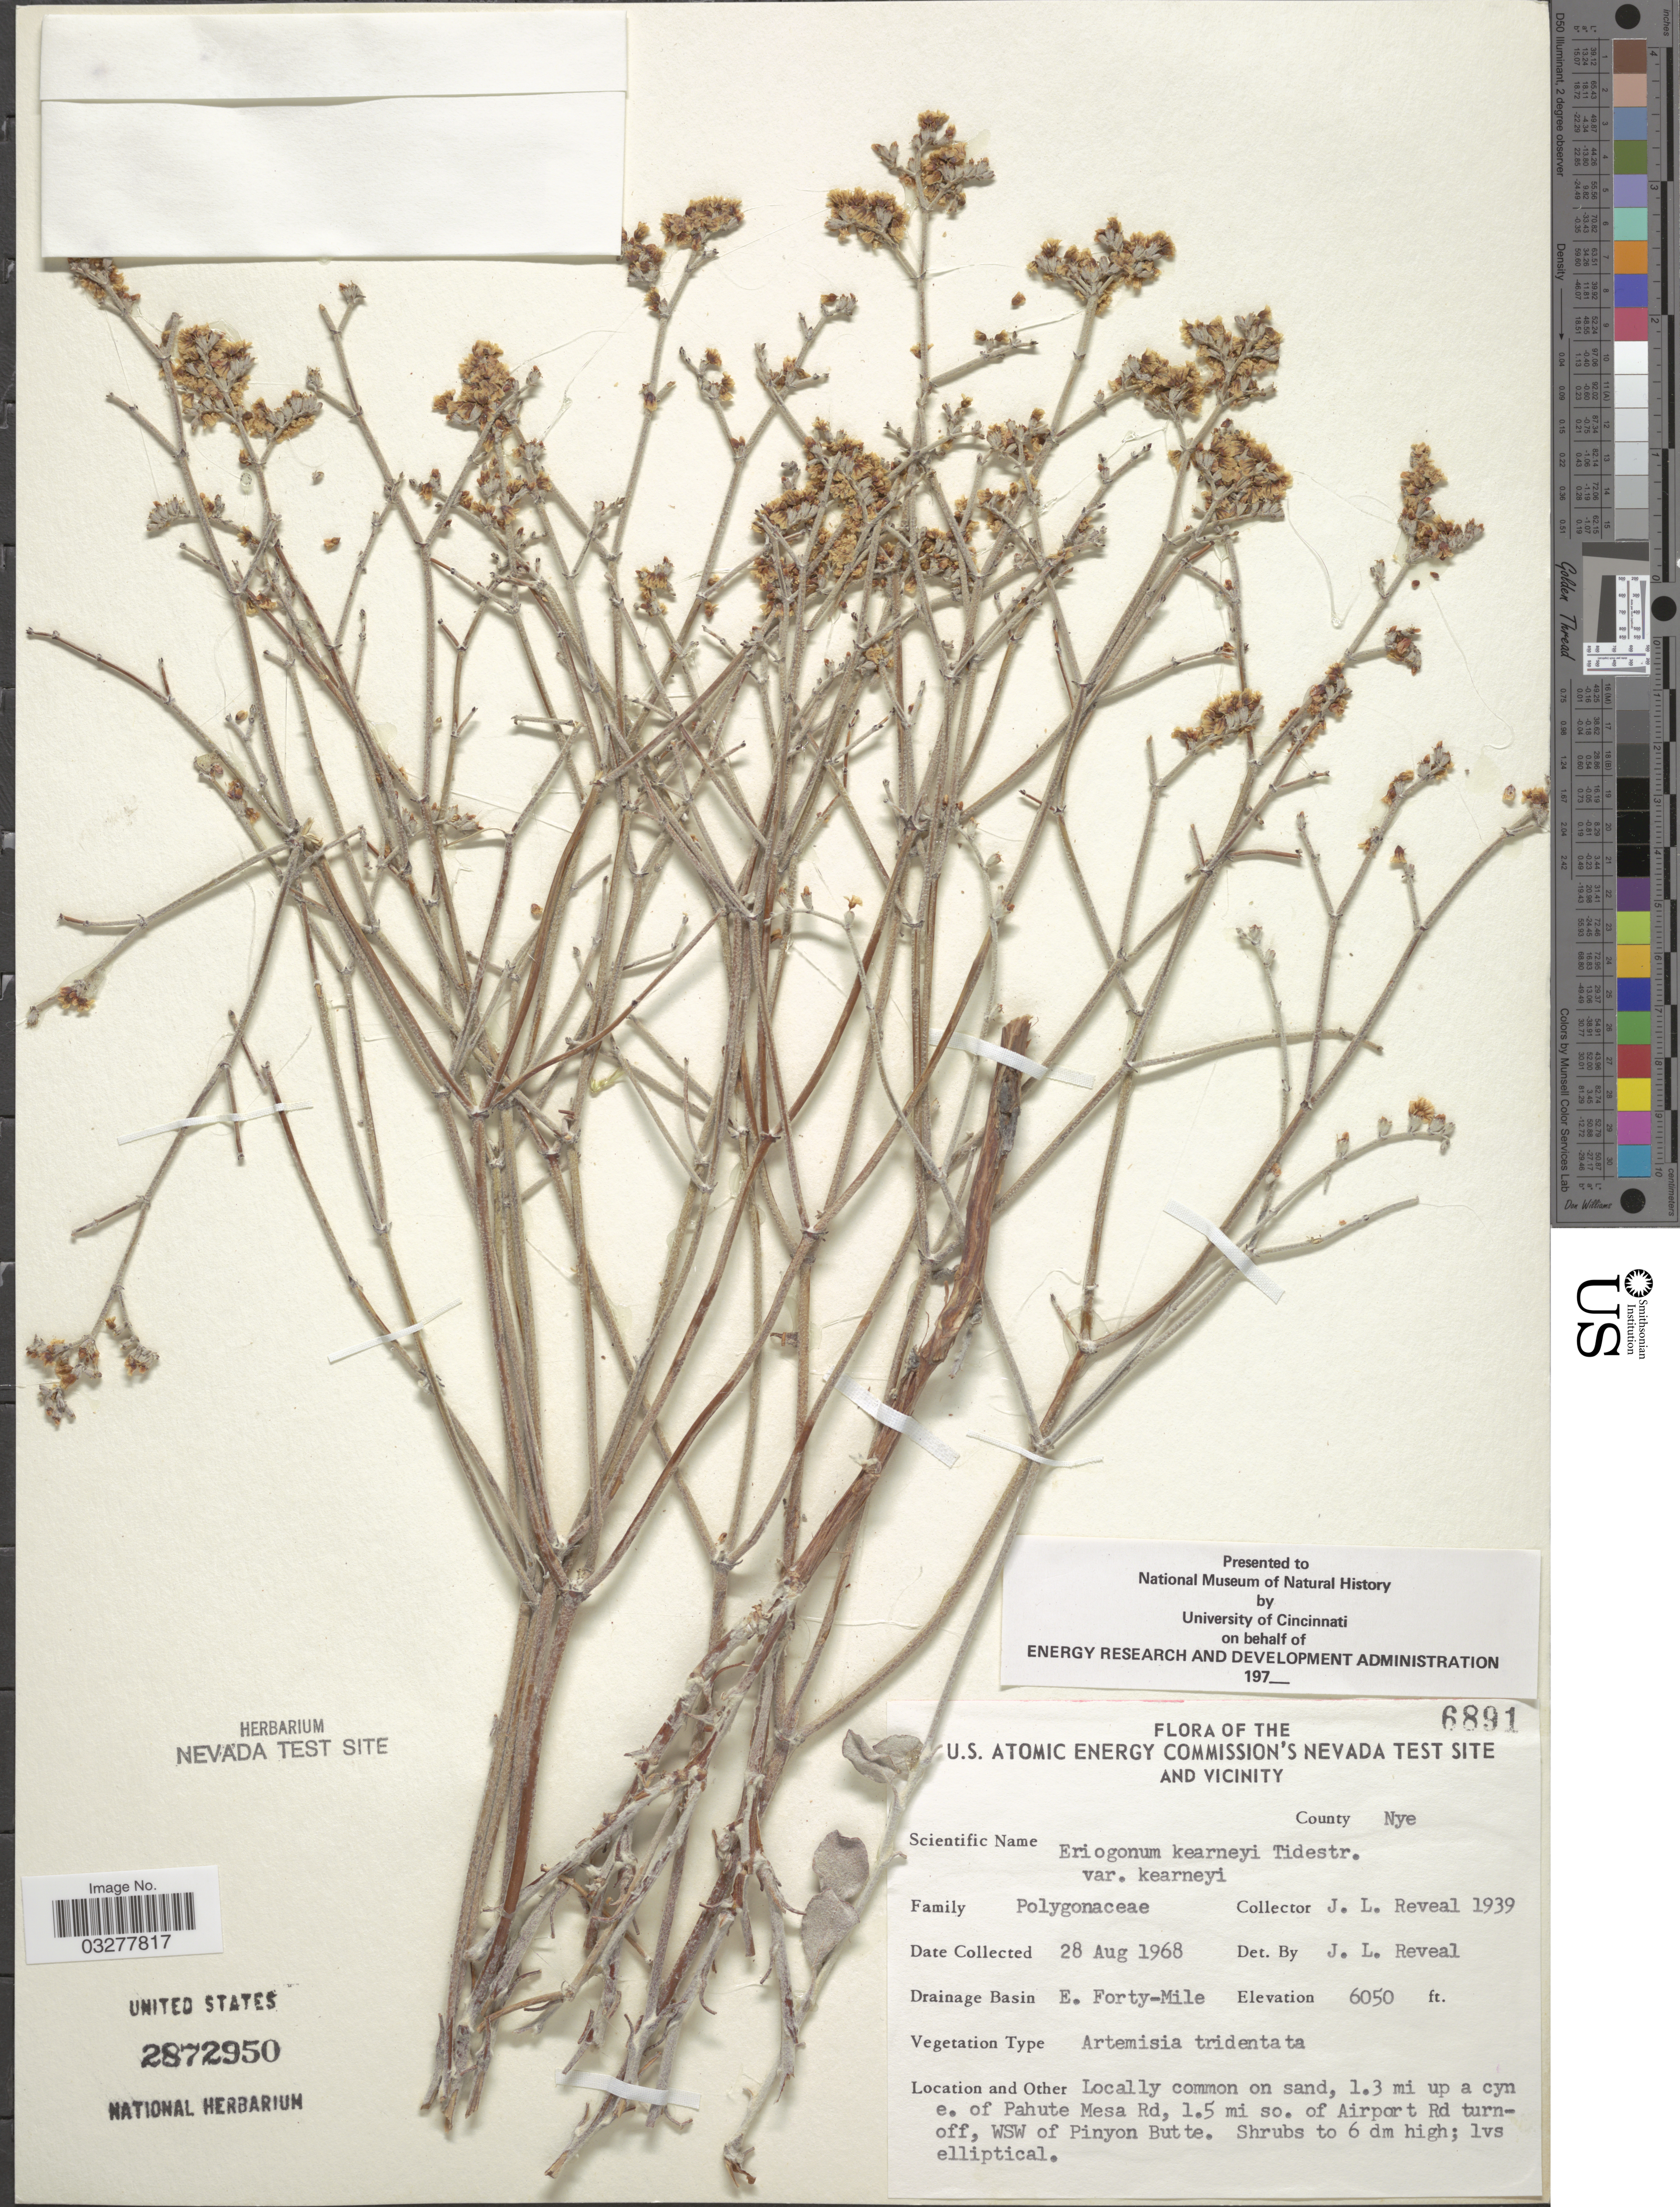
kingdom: Plantae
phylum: Tracheophyta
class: Magnoliopsida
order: Caryophyllales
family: Polygonaceae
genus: Eriogonum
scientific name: Eriogonum kearneyi var. kearneyi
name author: Tidestr.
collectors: J. L. Reveal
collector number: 1939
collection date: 1968-08-28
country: United States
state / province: Nevada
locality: U. S. Atomic Energy Commission's Nevada Test Site and Vicinity. County Nye. Drainage Basin E. Forty-Mile. 1.3 mi up a cyn e. of Pahute Mesa Rd, 1.5 mi so. of Airport Rd turnoff, WSW of Pinyon Butte.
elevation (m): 1844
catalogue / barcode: US 2872950